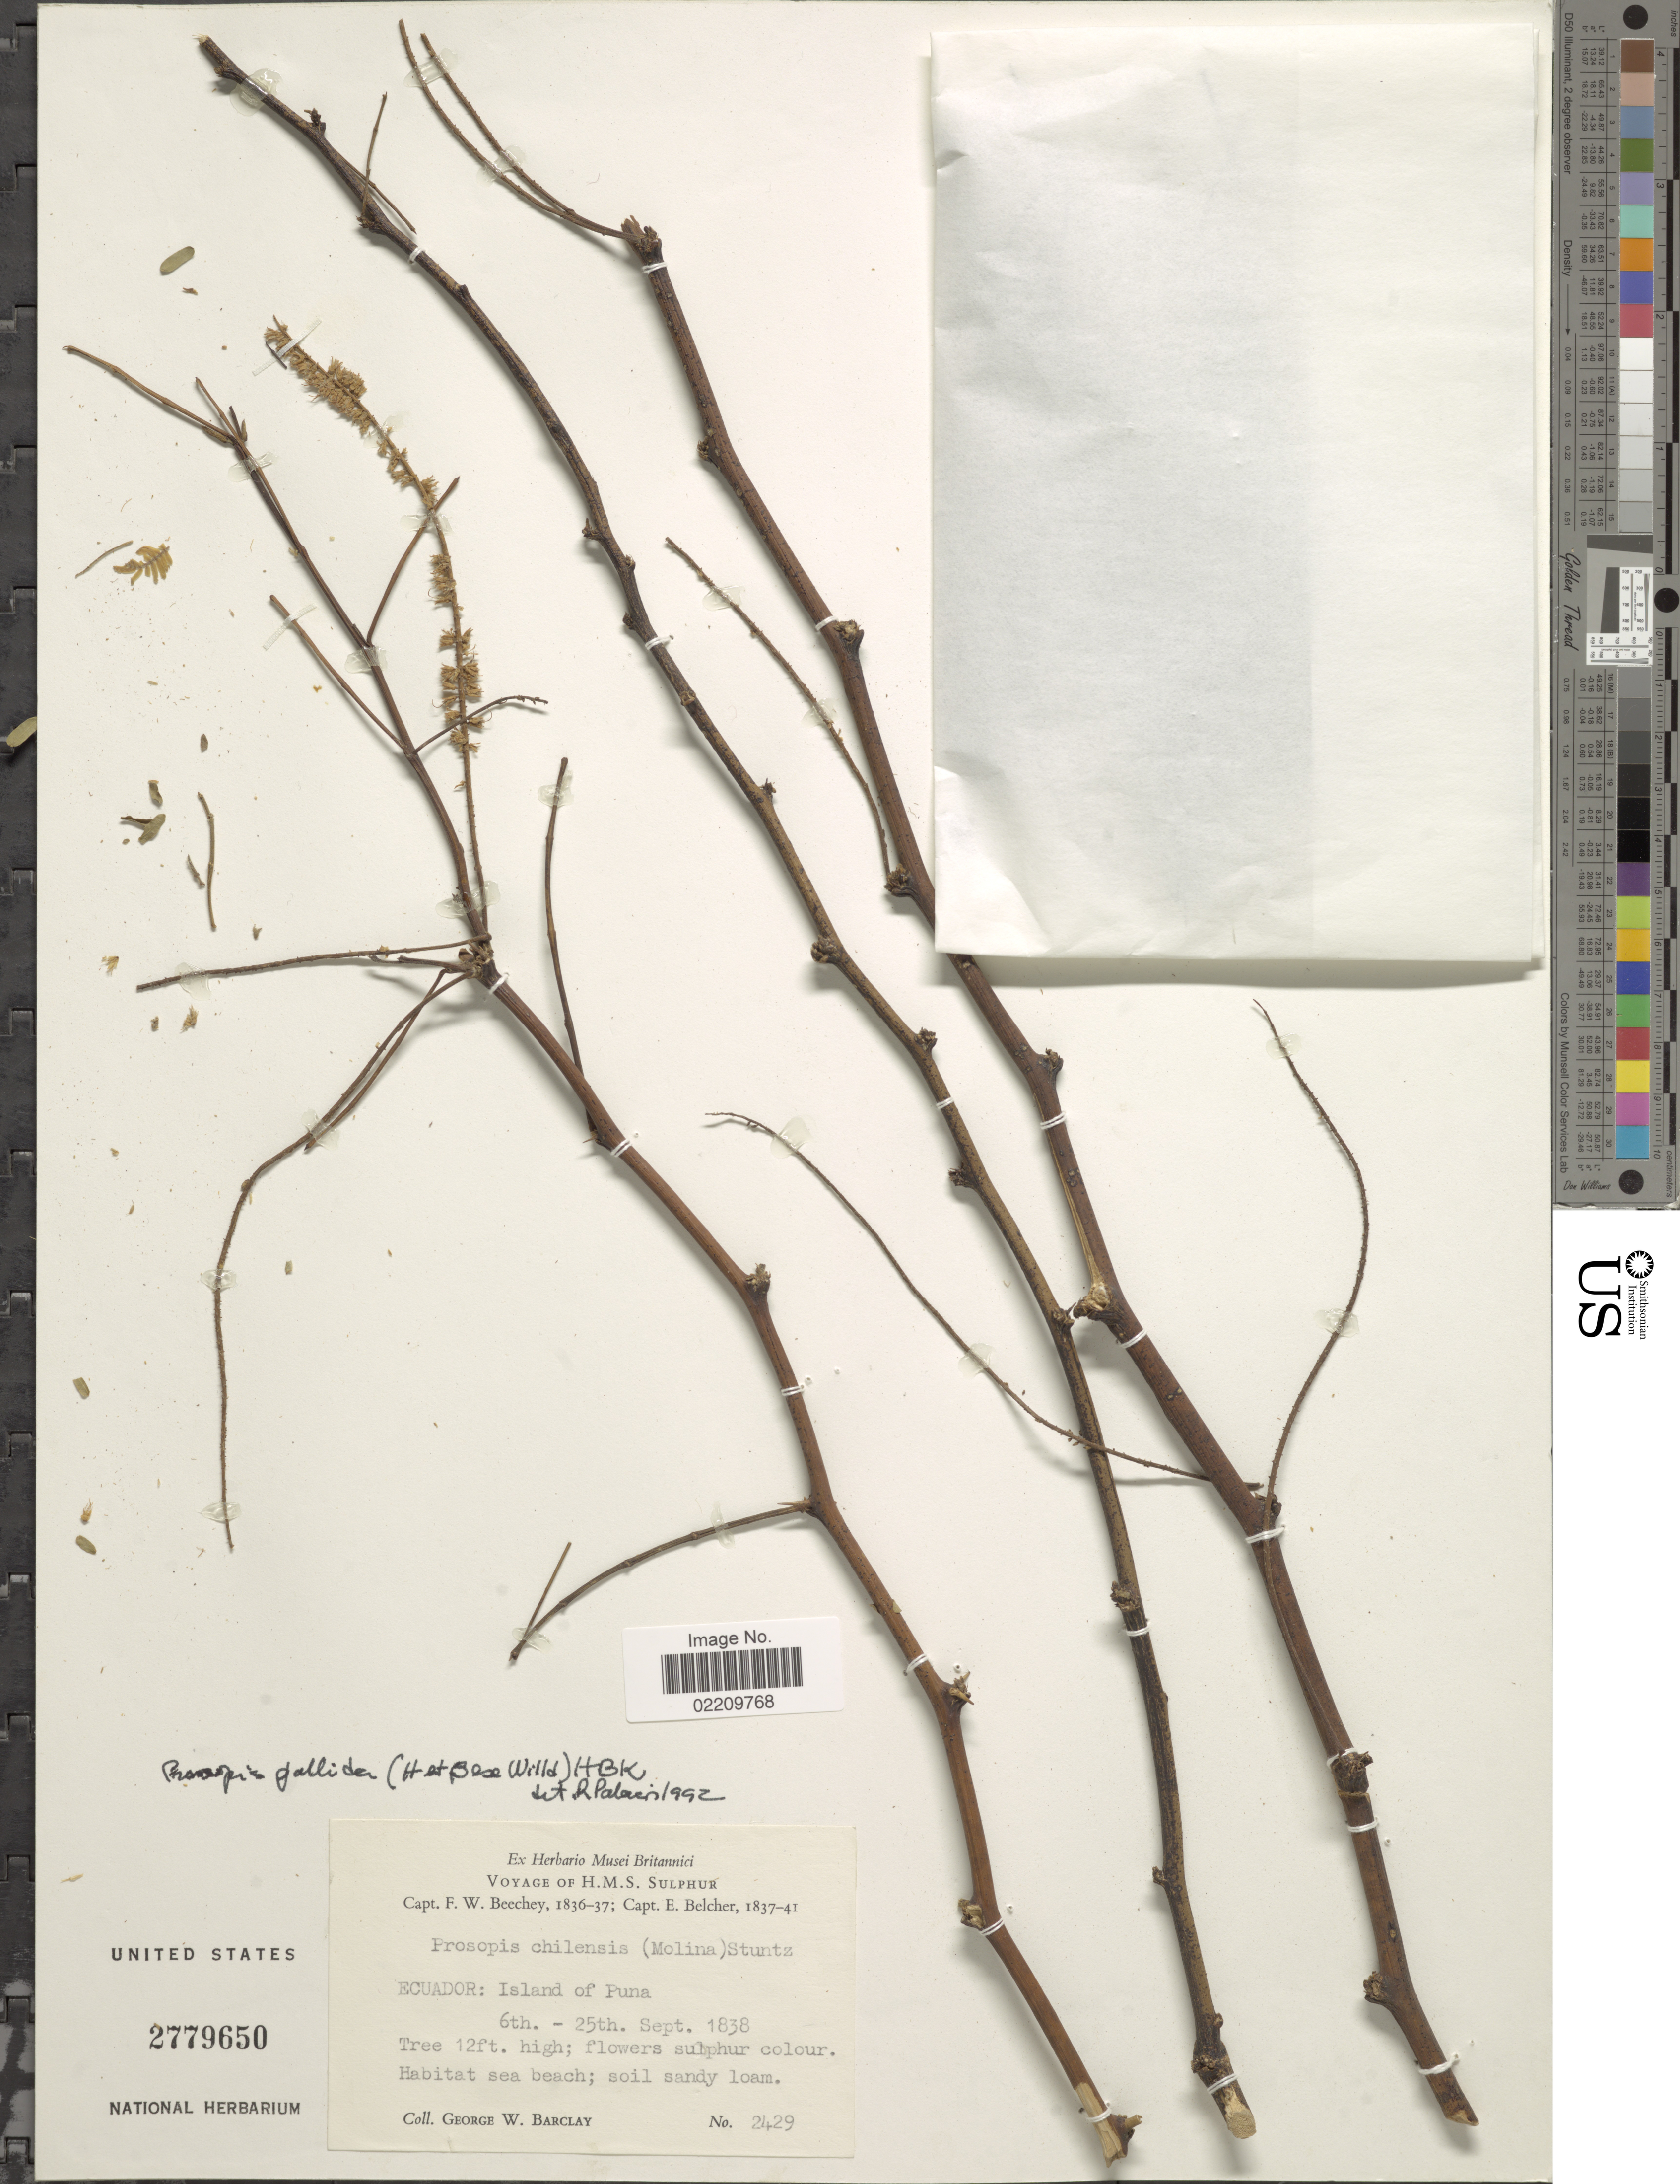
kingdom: Plantae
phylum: Tracheophyta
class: Magnoliopsida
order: Fabales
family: Fabaceae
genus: Neltuma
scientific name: Neltuma pallida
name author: (Humb. & Bonpl. ex Willd.) C. E. Hughes & G.P. Lewis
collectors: G. W. Barclay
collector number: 2429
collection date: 1838-09-06/1838-09-25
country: Ecuador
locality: Ecuador: Island of Puna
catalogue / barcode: US 2779650